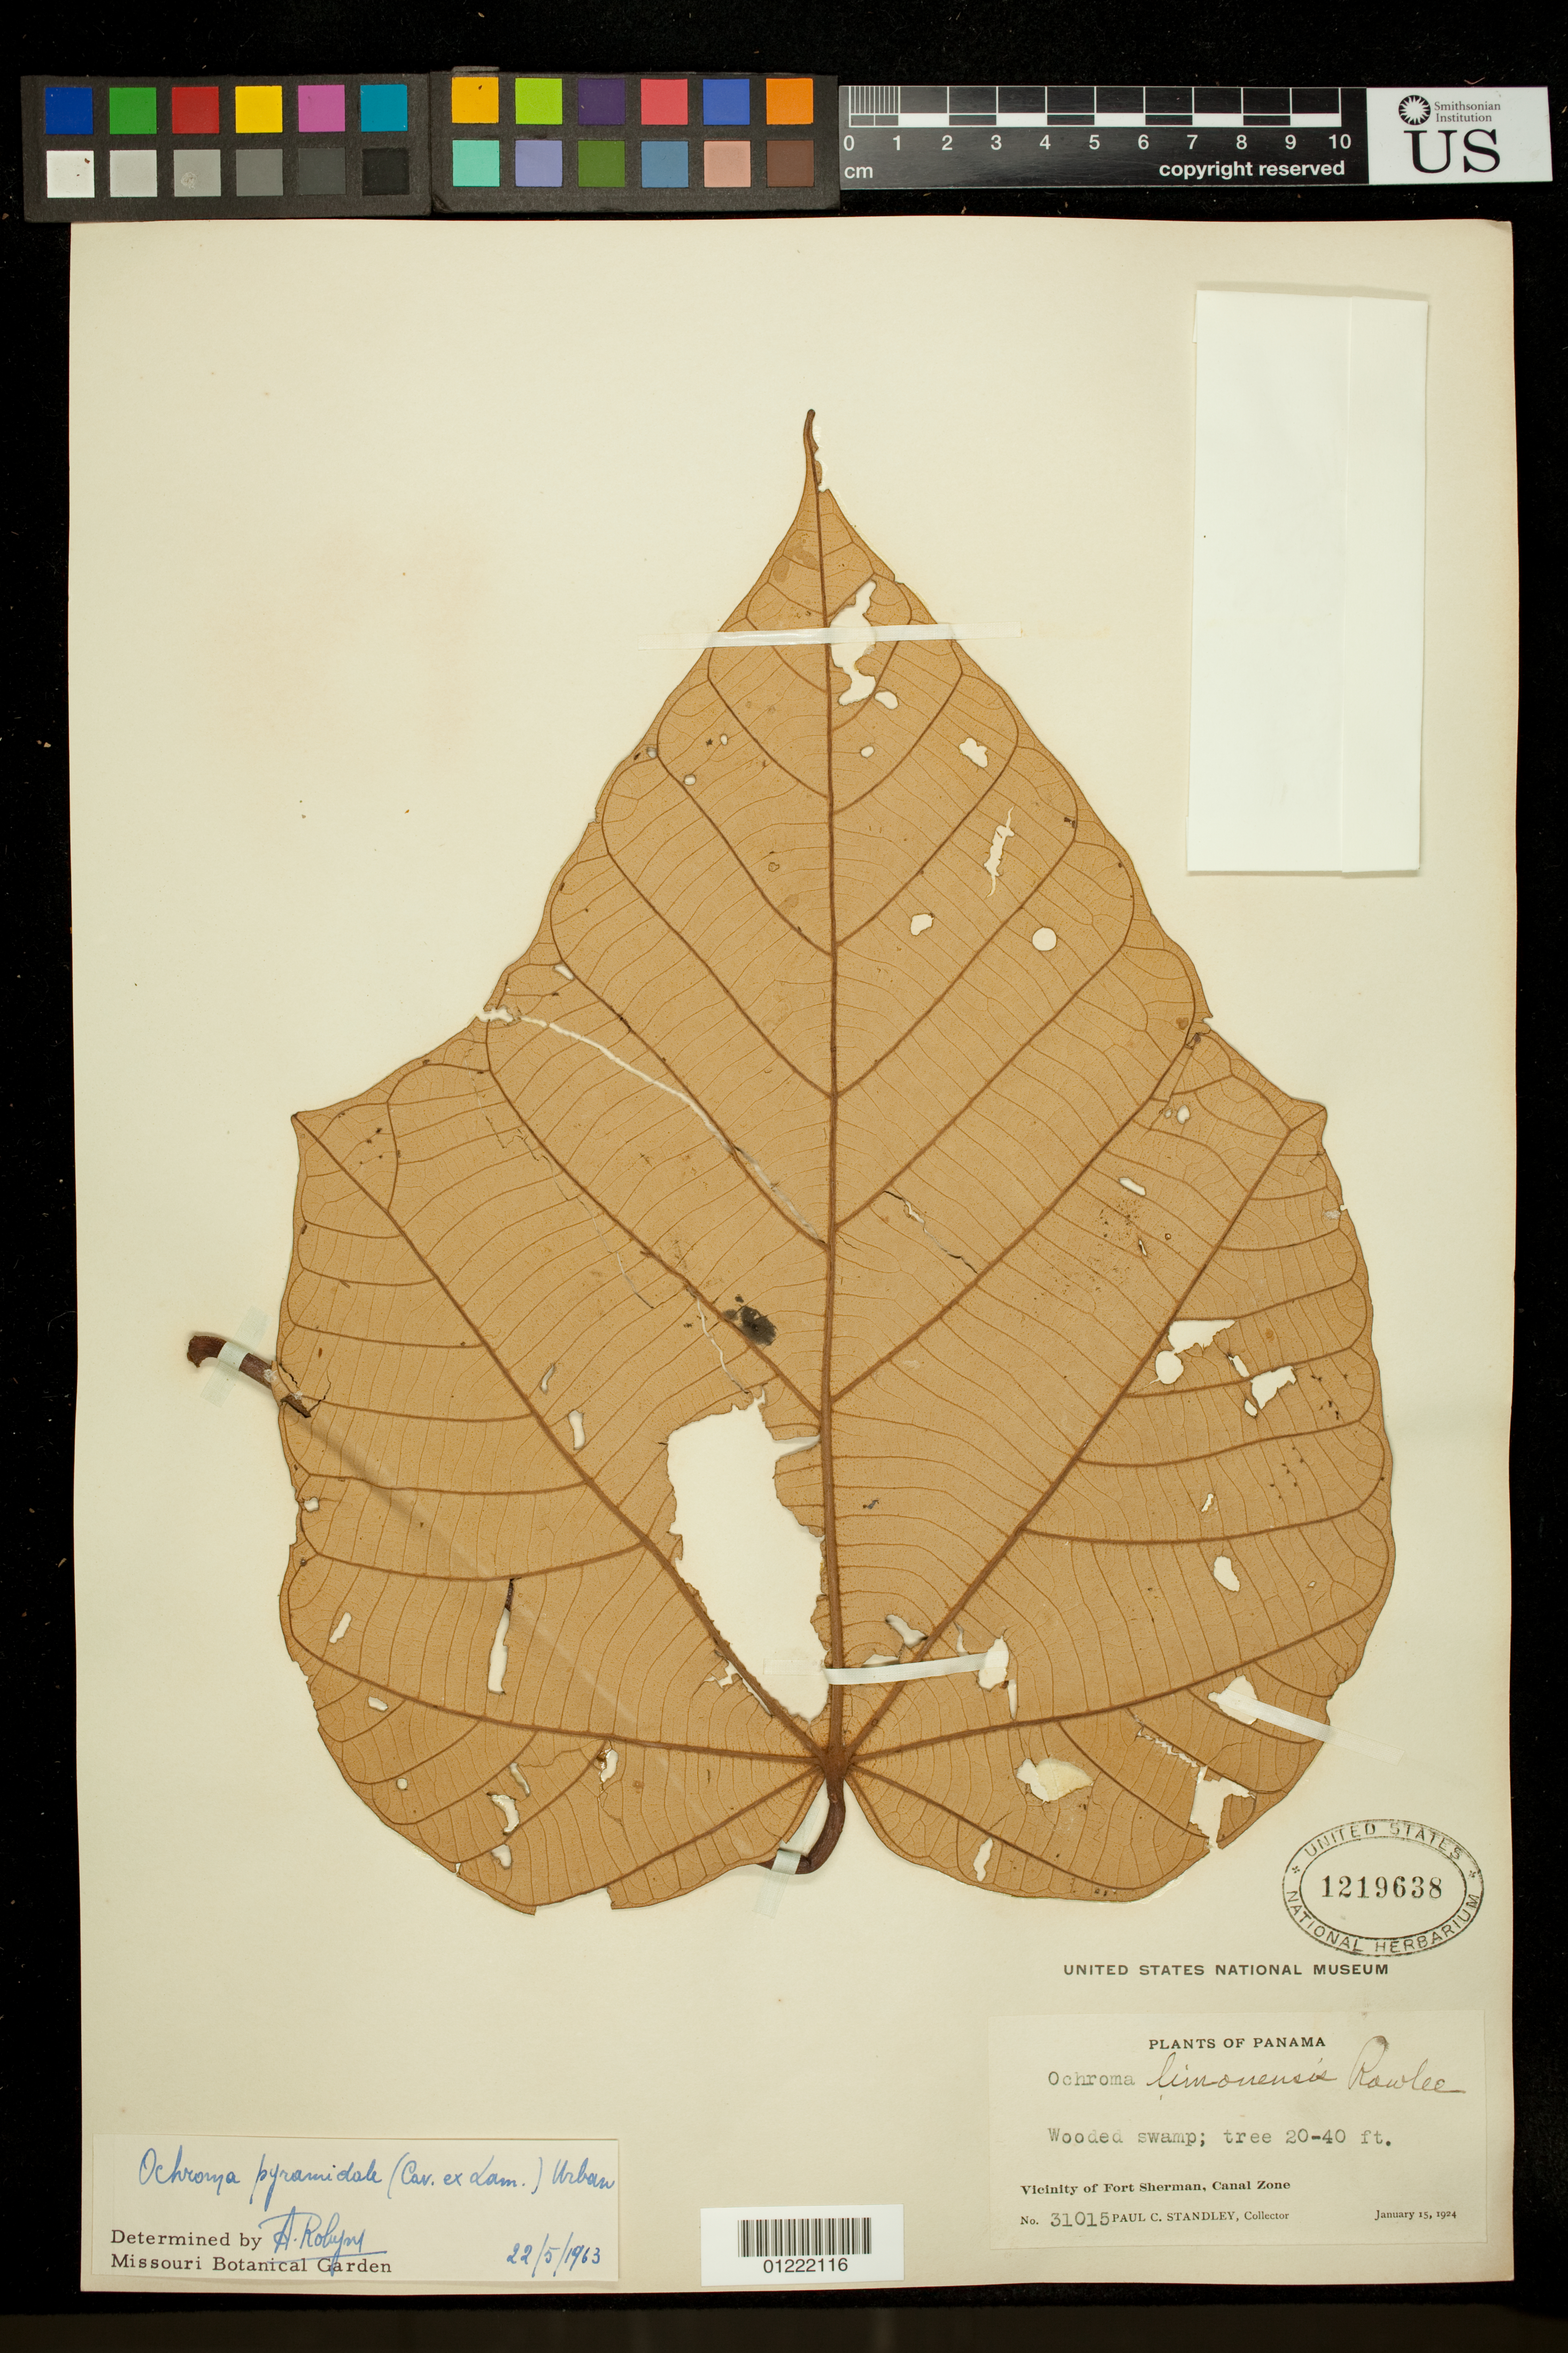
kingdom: Plantae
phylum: Tracheophyta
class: Magnoliopsida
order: Malvales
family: Malvaceae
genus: Ochroma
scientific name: Ochroma pyramidale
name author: (Cav. ex Lam.) Urb.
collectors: P. C. Standley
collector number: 31015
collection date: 1924-01-15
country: Panama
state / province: Colón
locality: Vicinity of Fort Sherman, Canal Zone.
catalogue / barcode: US 1219638